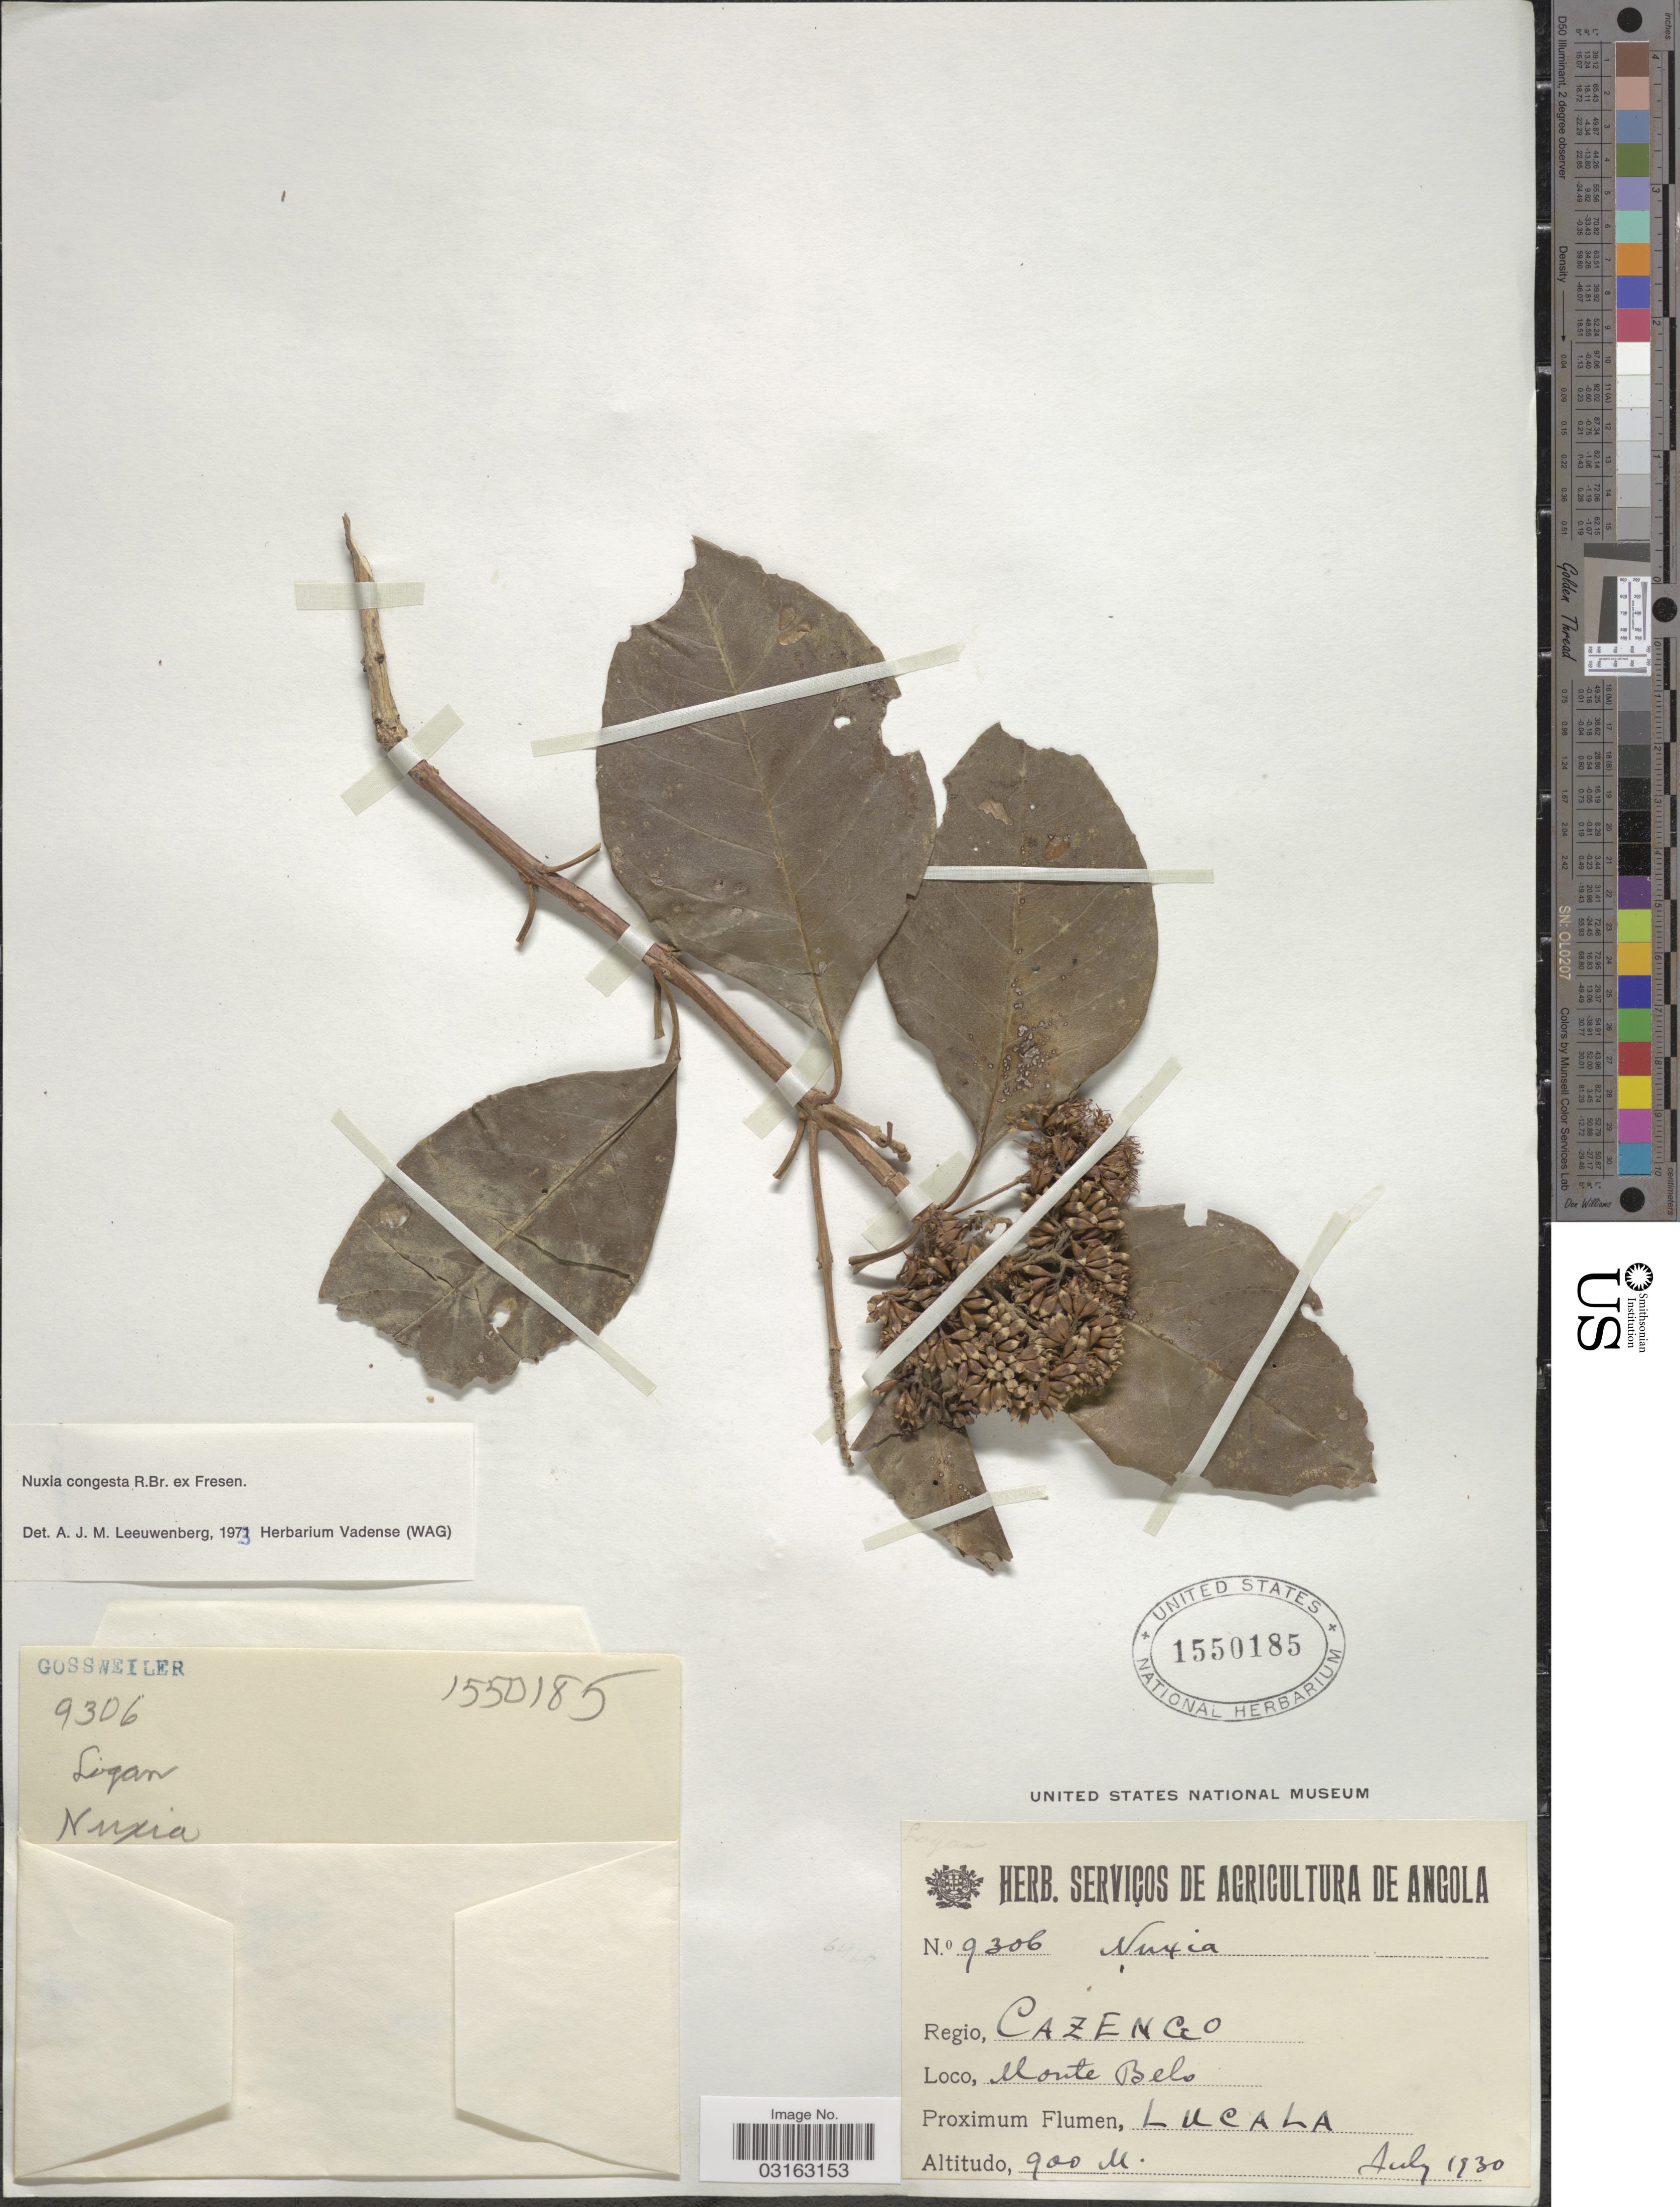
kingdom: Plantae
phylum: Tracheophyta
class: Magnoliopsida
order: Lamiales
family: Stilbaceae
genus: Nuxia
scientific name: Nuxia congesta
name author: R. Br. ex Fresen.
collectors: -. Gossweiler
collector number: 9306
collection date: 1930-08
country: Angola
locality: Regio, Cazengo. Monte Belo. Lucala.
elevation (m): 900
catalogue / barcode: US 1550185